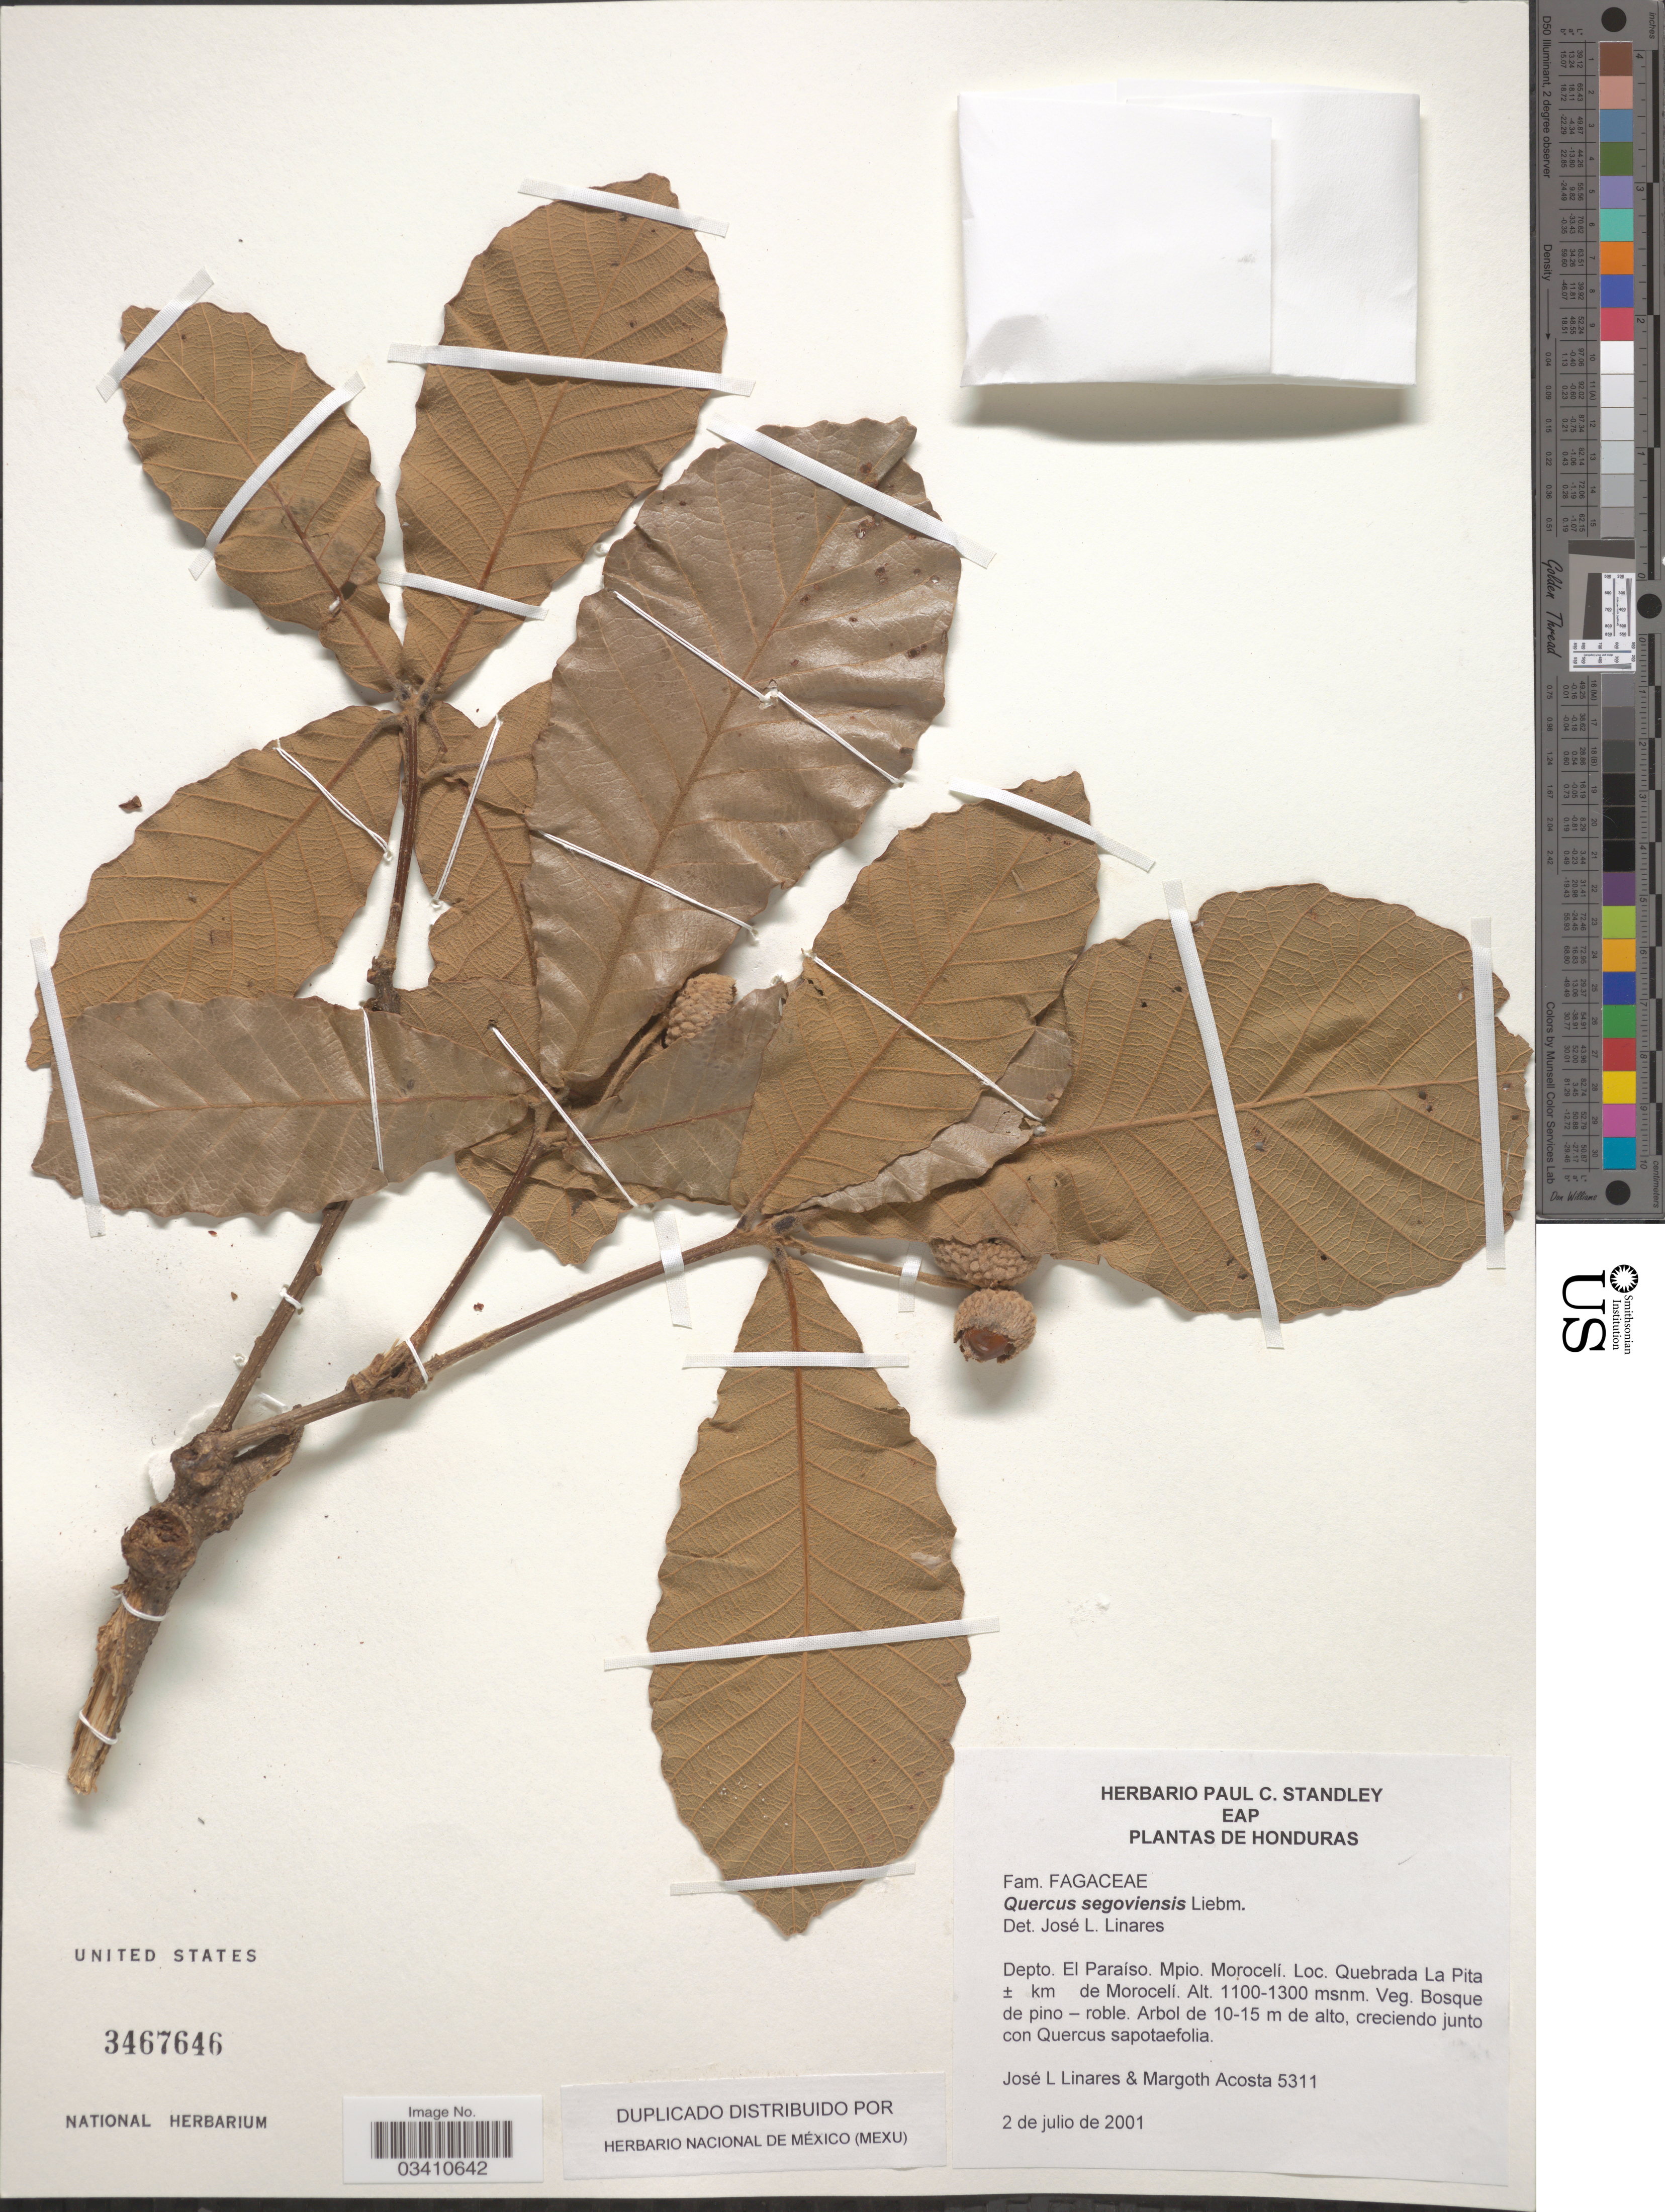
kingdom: Plantae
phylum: Tracheophyta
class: Magnoliopsida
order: Fagales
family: Fagaceae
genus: Quercus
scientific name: Quercus segoviensis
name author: Liebm.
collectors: J. Linares & M. Acosta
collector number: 5311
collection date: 2001-07-02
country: Honduras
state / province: El Paraíso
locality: Depto. El Paraíso. Mpio. Morocelí. Quebrada La Pita ± km de Moroceli.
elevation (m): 1100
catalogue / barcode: US 3467646